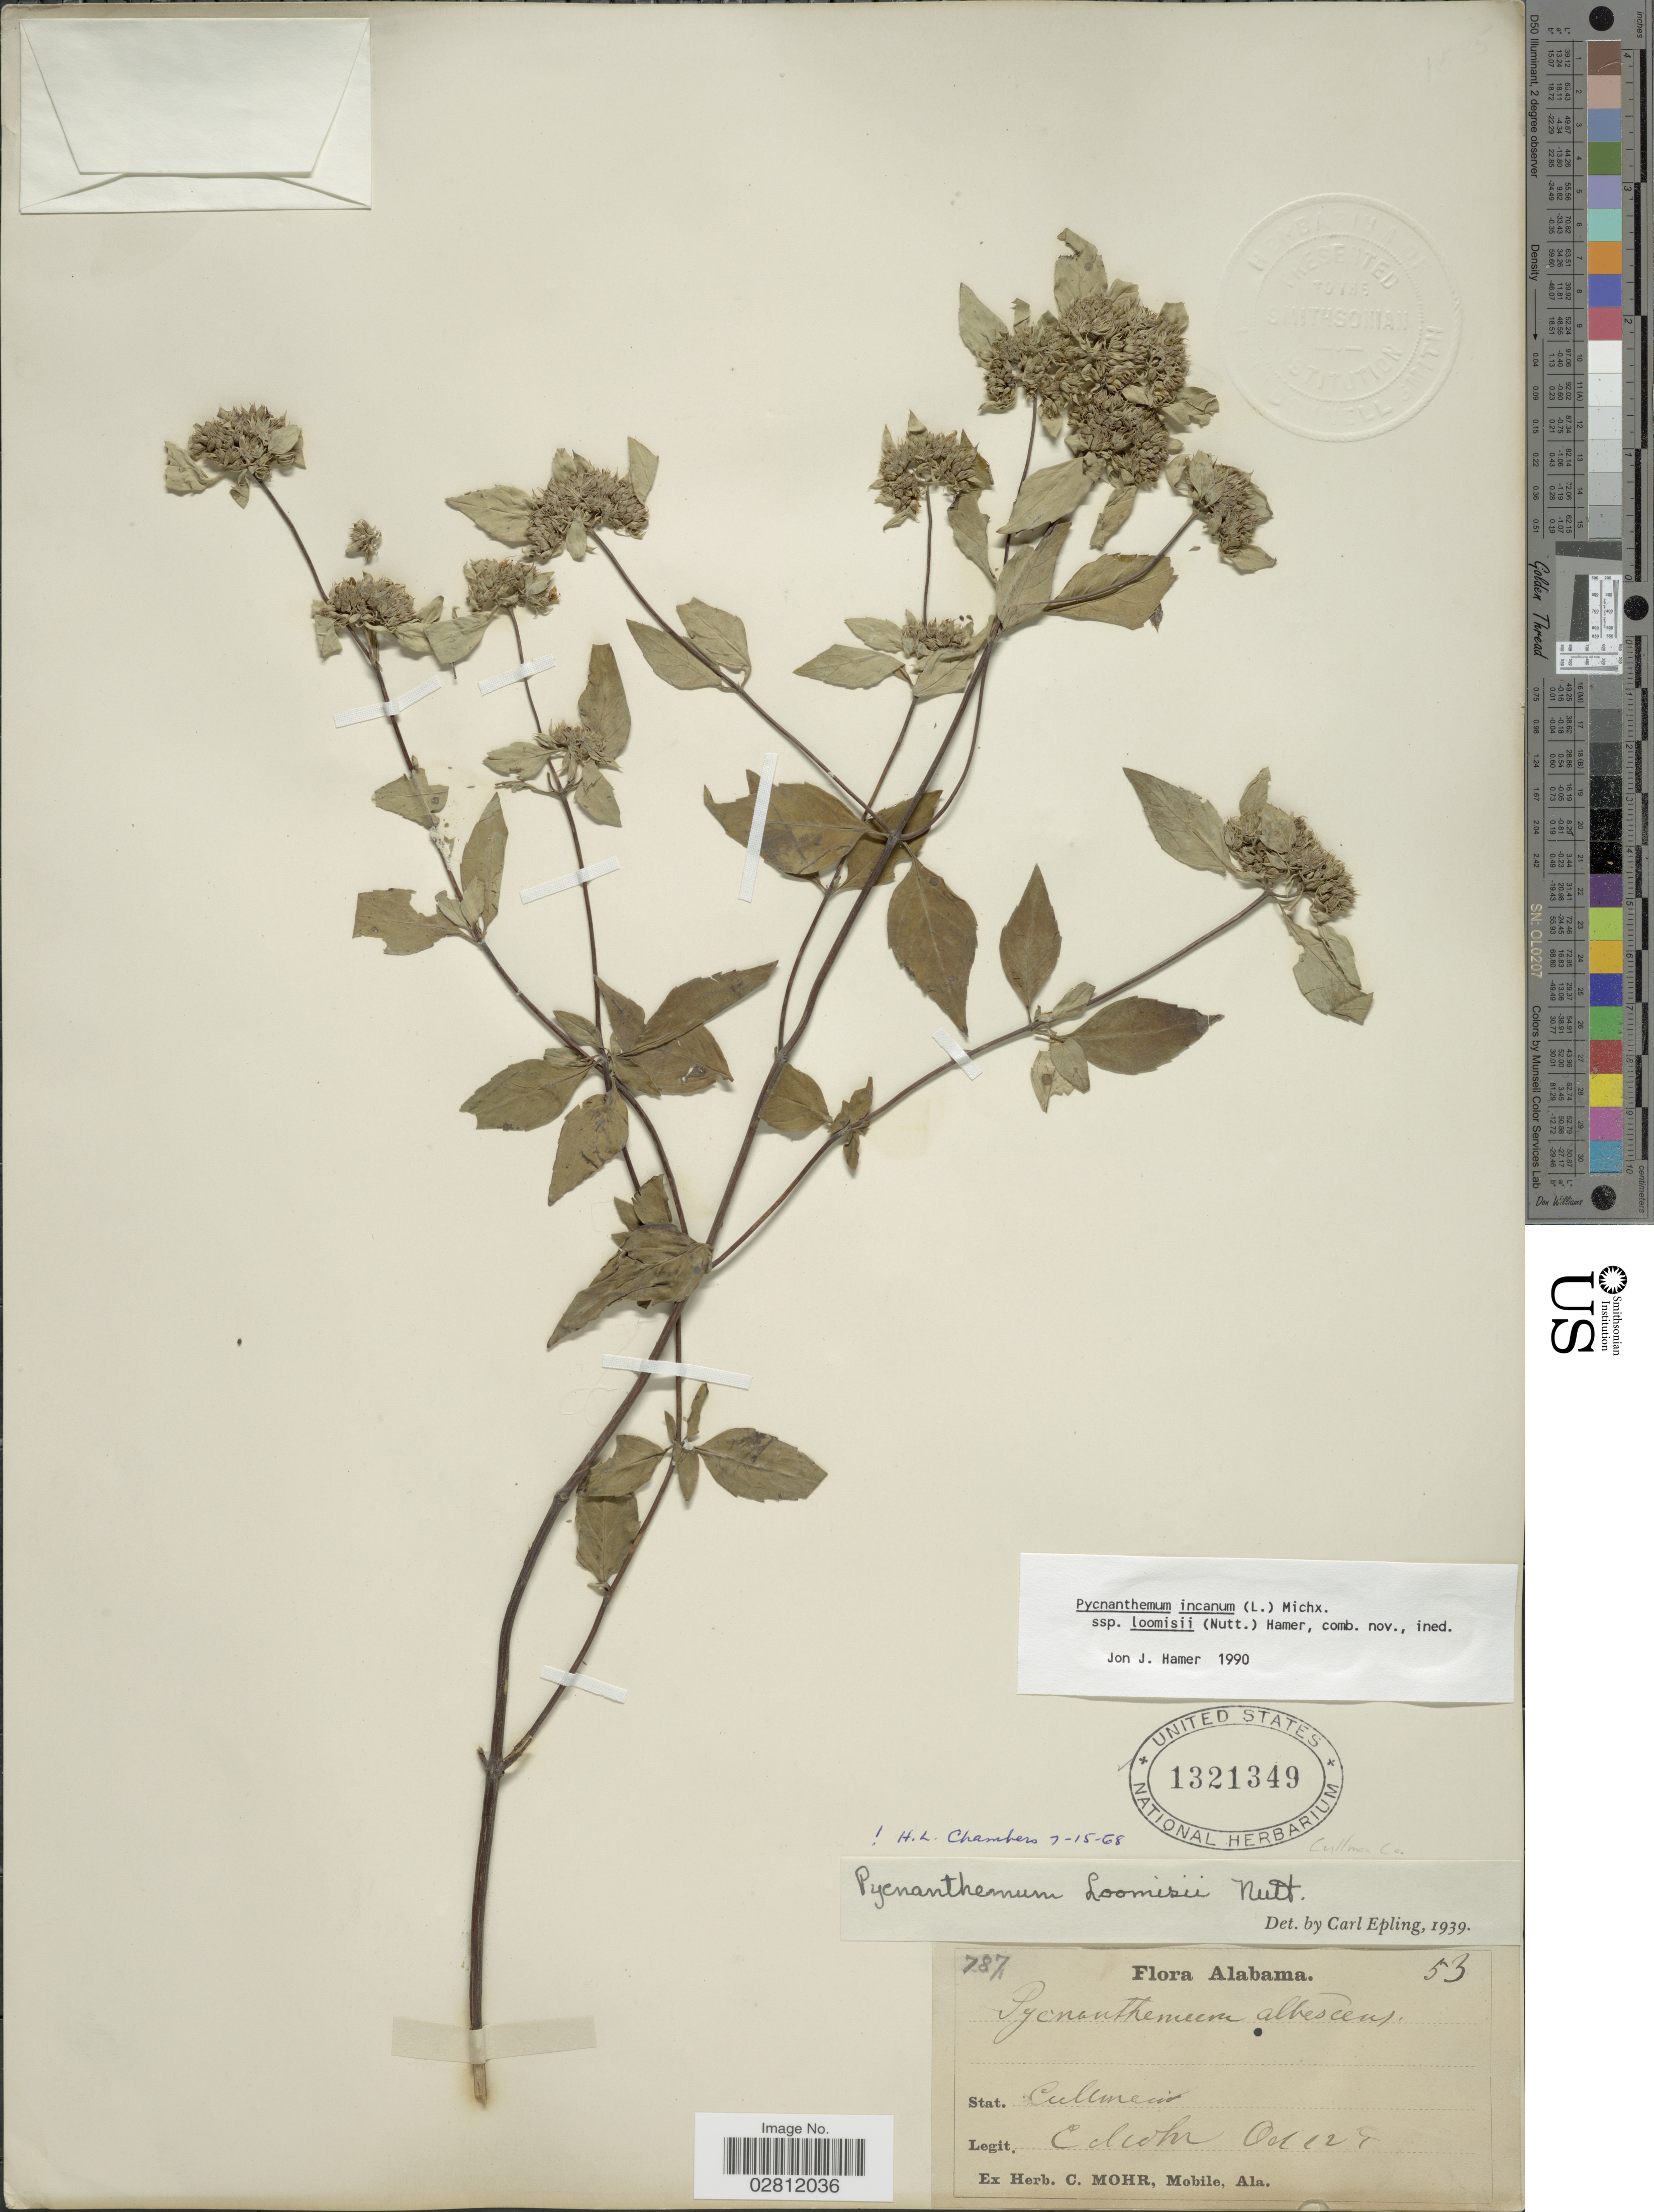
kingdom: Plantae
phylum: Tracheophyta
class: Magnoliopsida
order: Lamiales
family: Lamiaceae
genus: Pycnanthemum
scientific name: Pycnanthemum incanum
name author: (L.) Michx.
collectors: C. T. Mohr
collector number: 787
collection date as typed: Transcribed d/m/y: /10/12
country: United States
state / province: Alabama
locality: Stat. Cullman Co.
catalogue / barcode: US 1321349